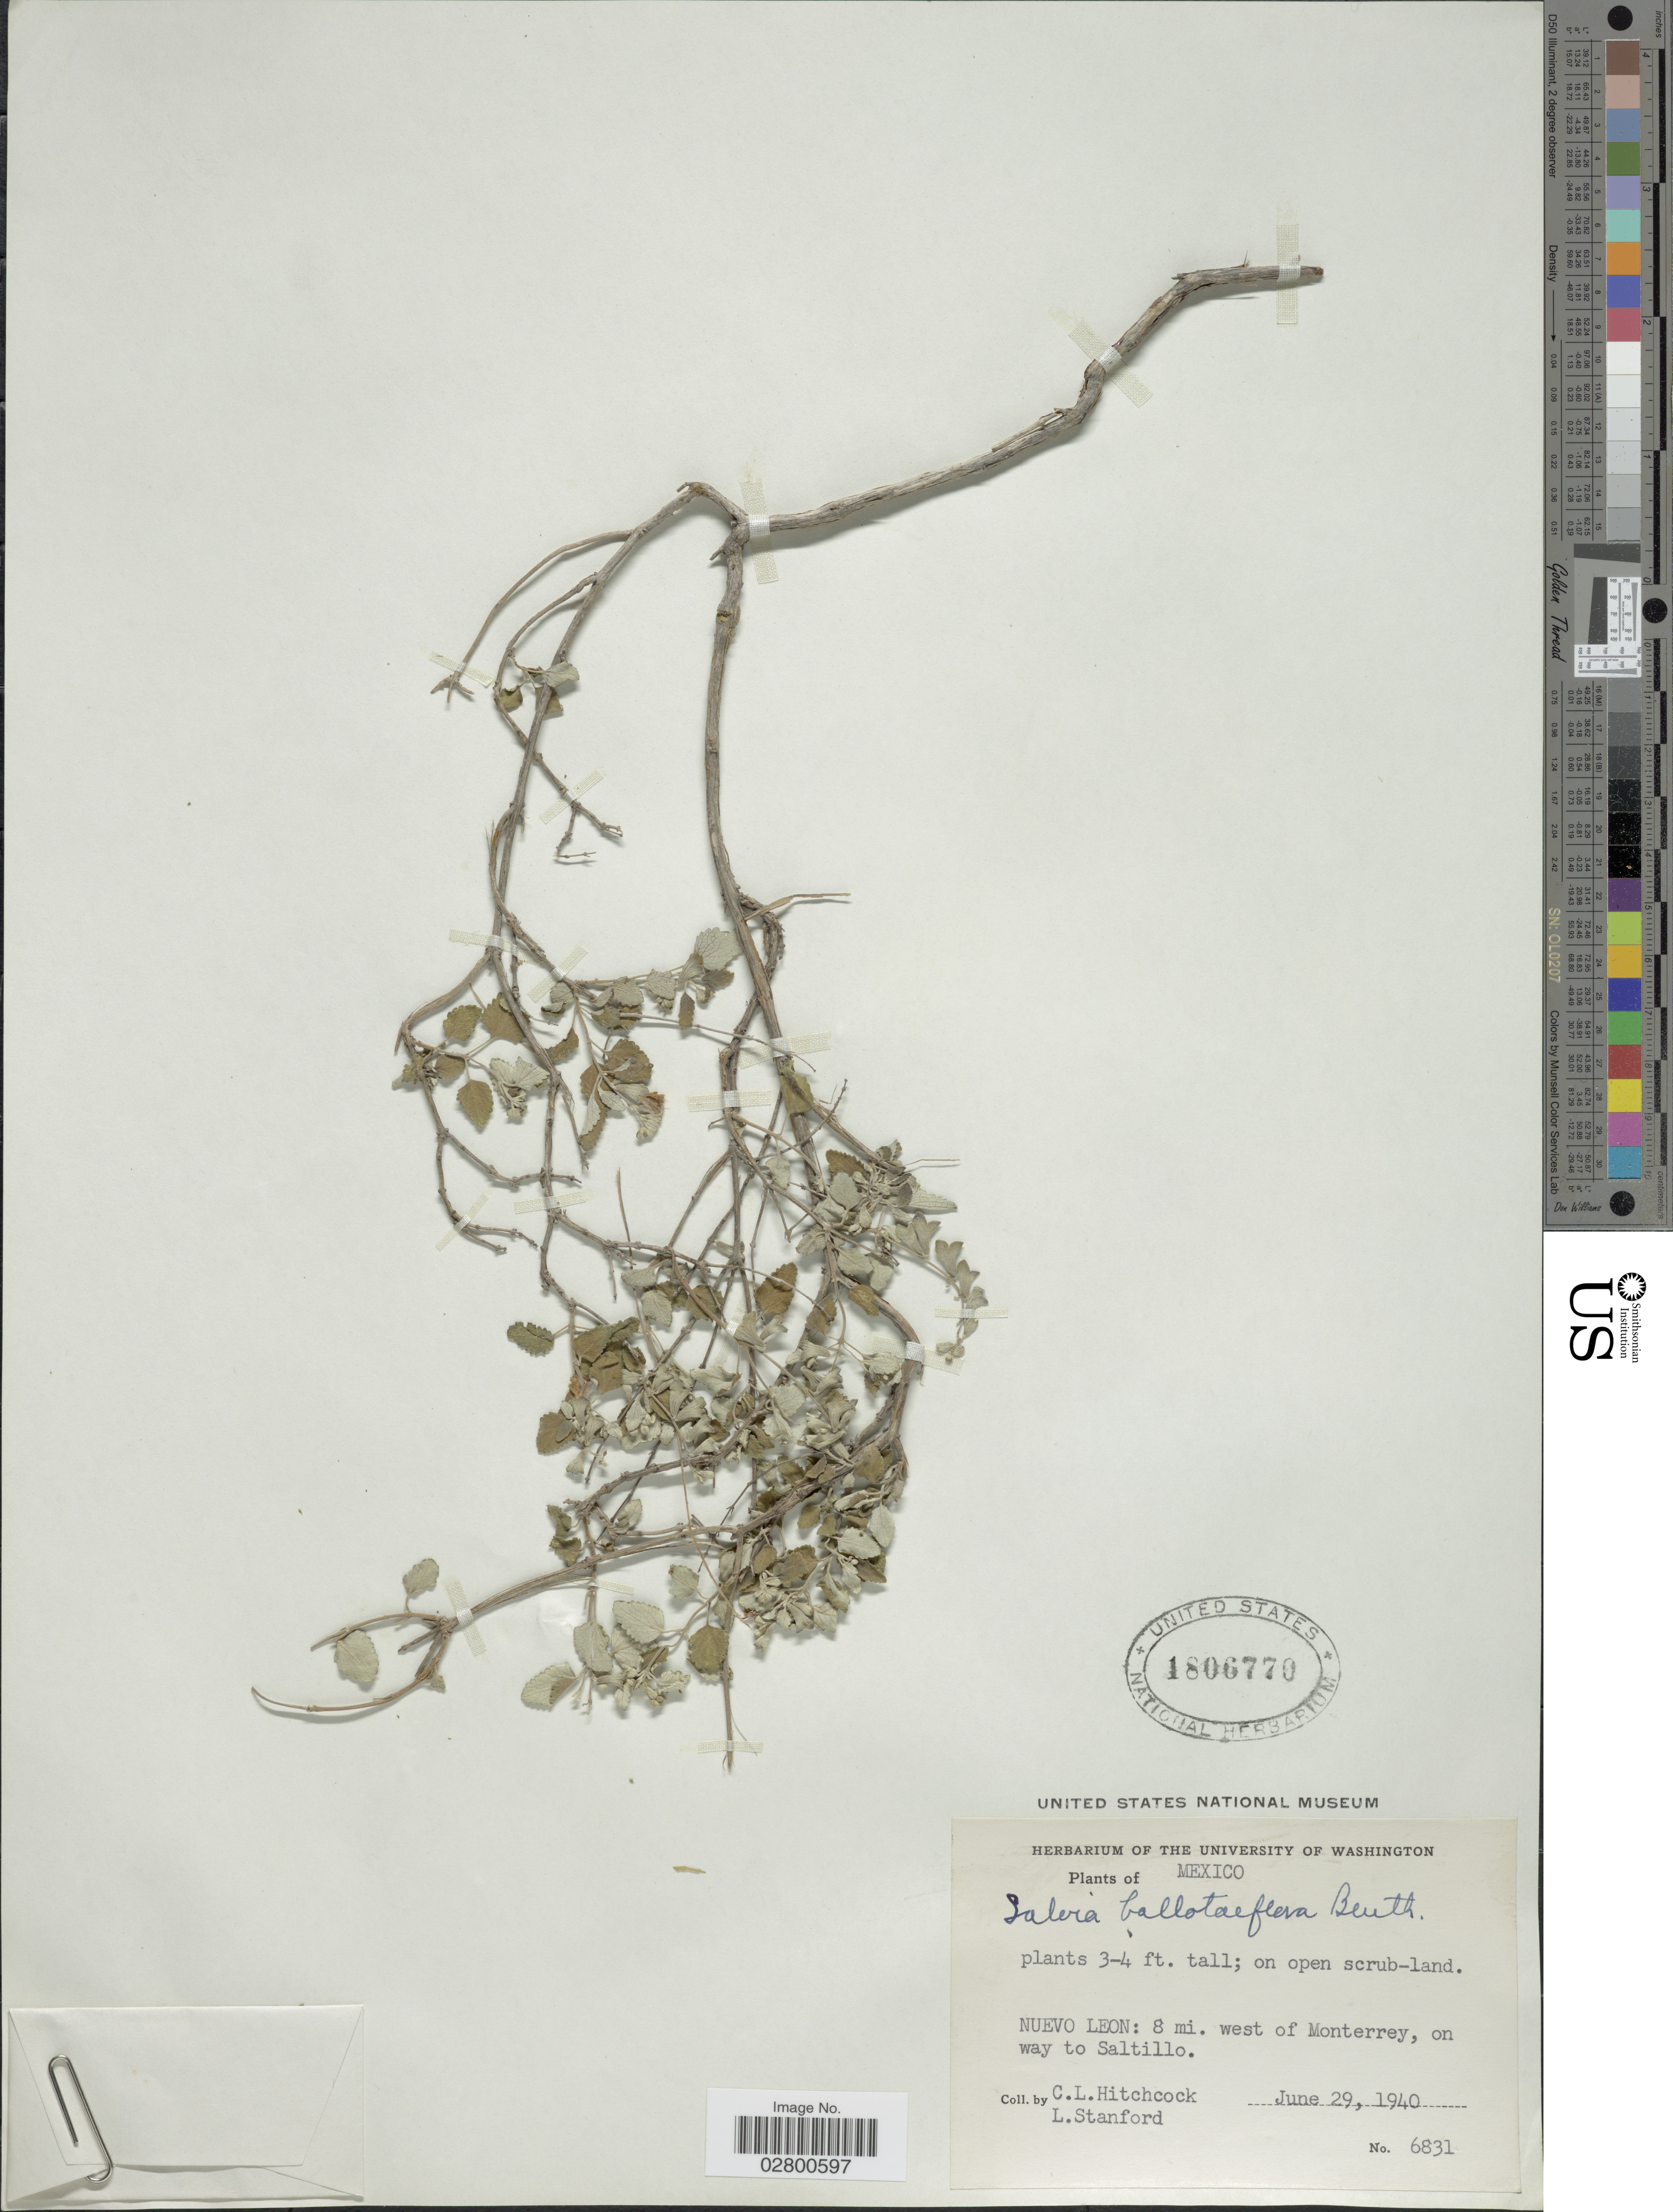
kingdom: Plantae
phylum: Tracheophyta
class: Magnoliopsida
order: Lamiales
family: Lamiaceae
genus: Salvia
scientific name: Salvia ballotiflora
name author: Benth.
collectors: C. L. Hitchcock & L. R. Stanford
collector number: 6831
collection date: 1940-06-29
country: Mexico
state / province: Nuevo León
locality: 8 mi. west of Monterrey, on way to Saltillo.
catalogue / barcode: US 1806770